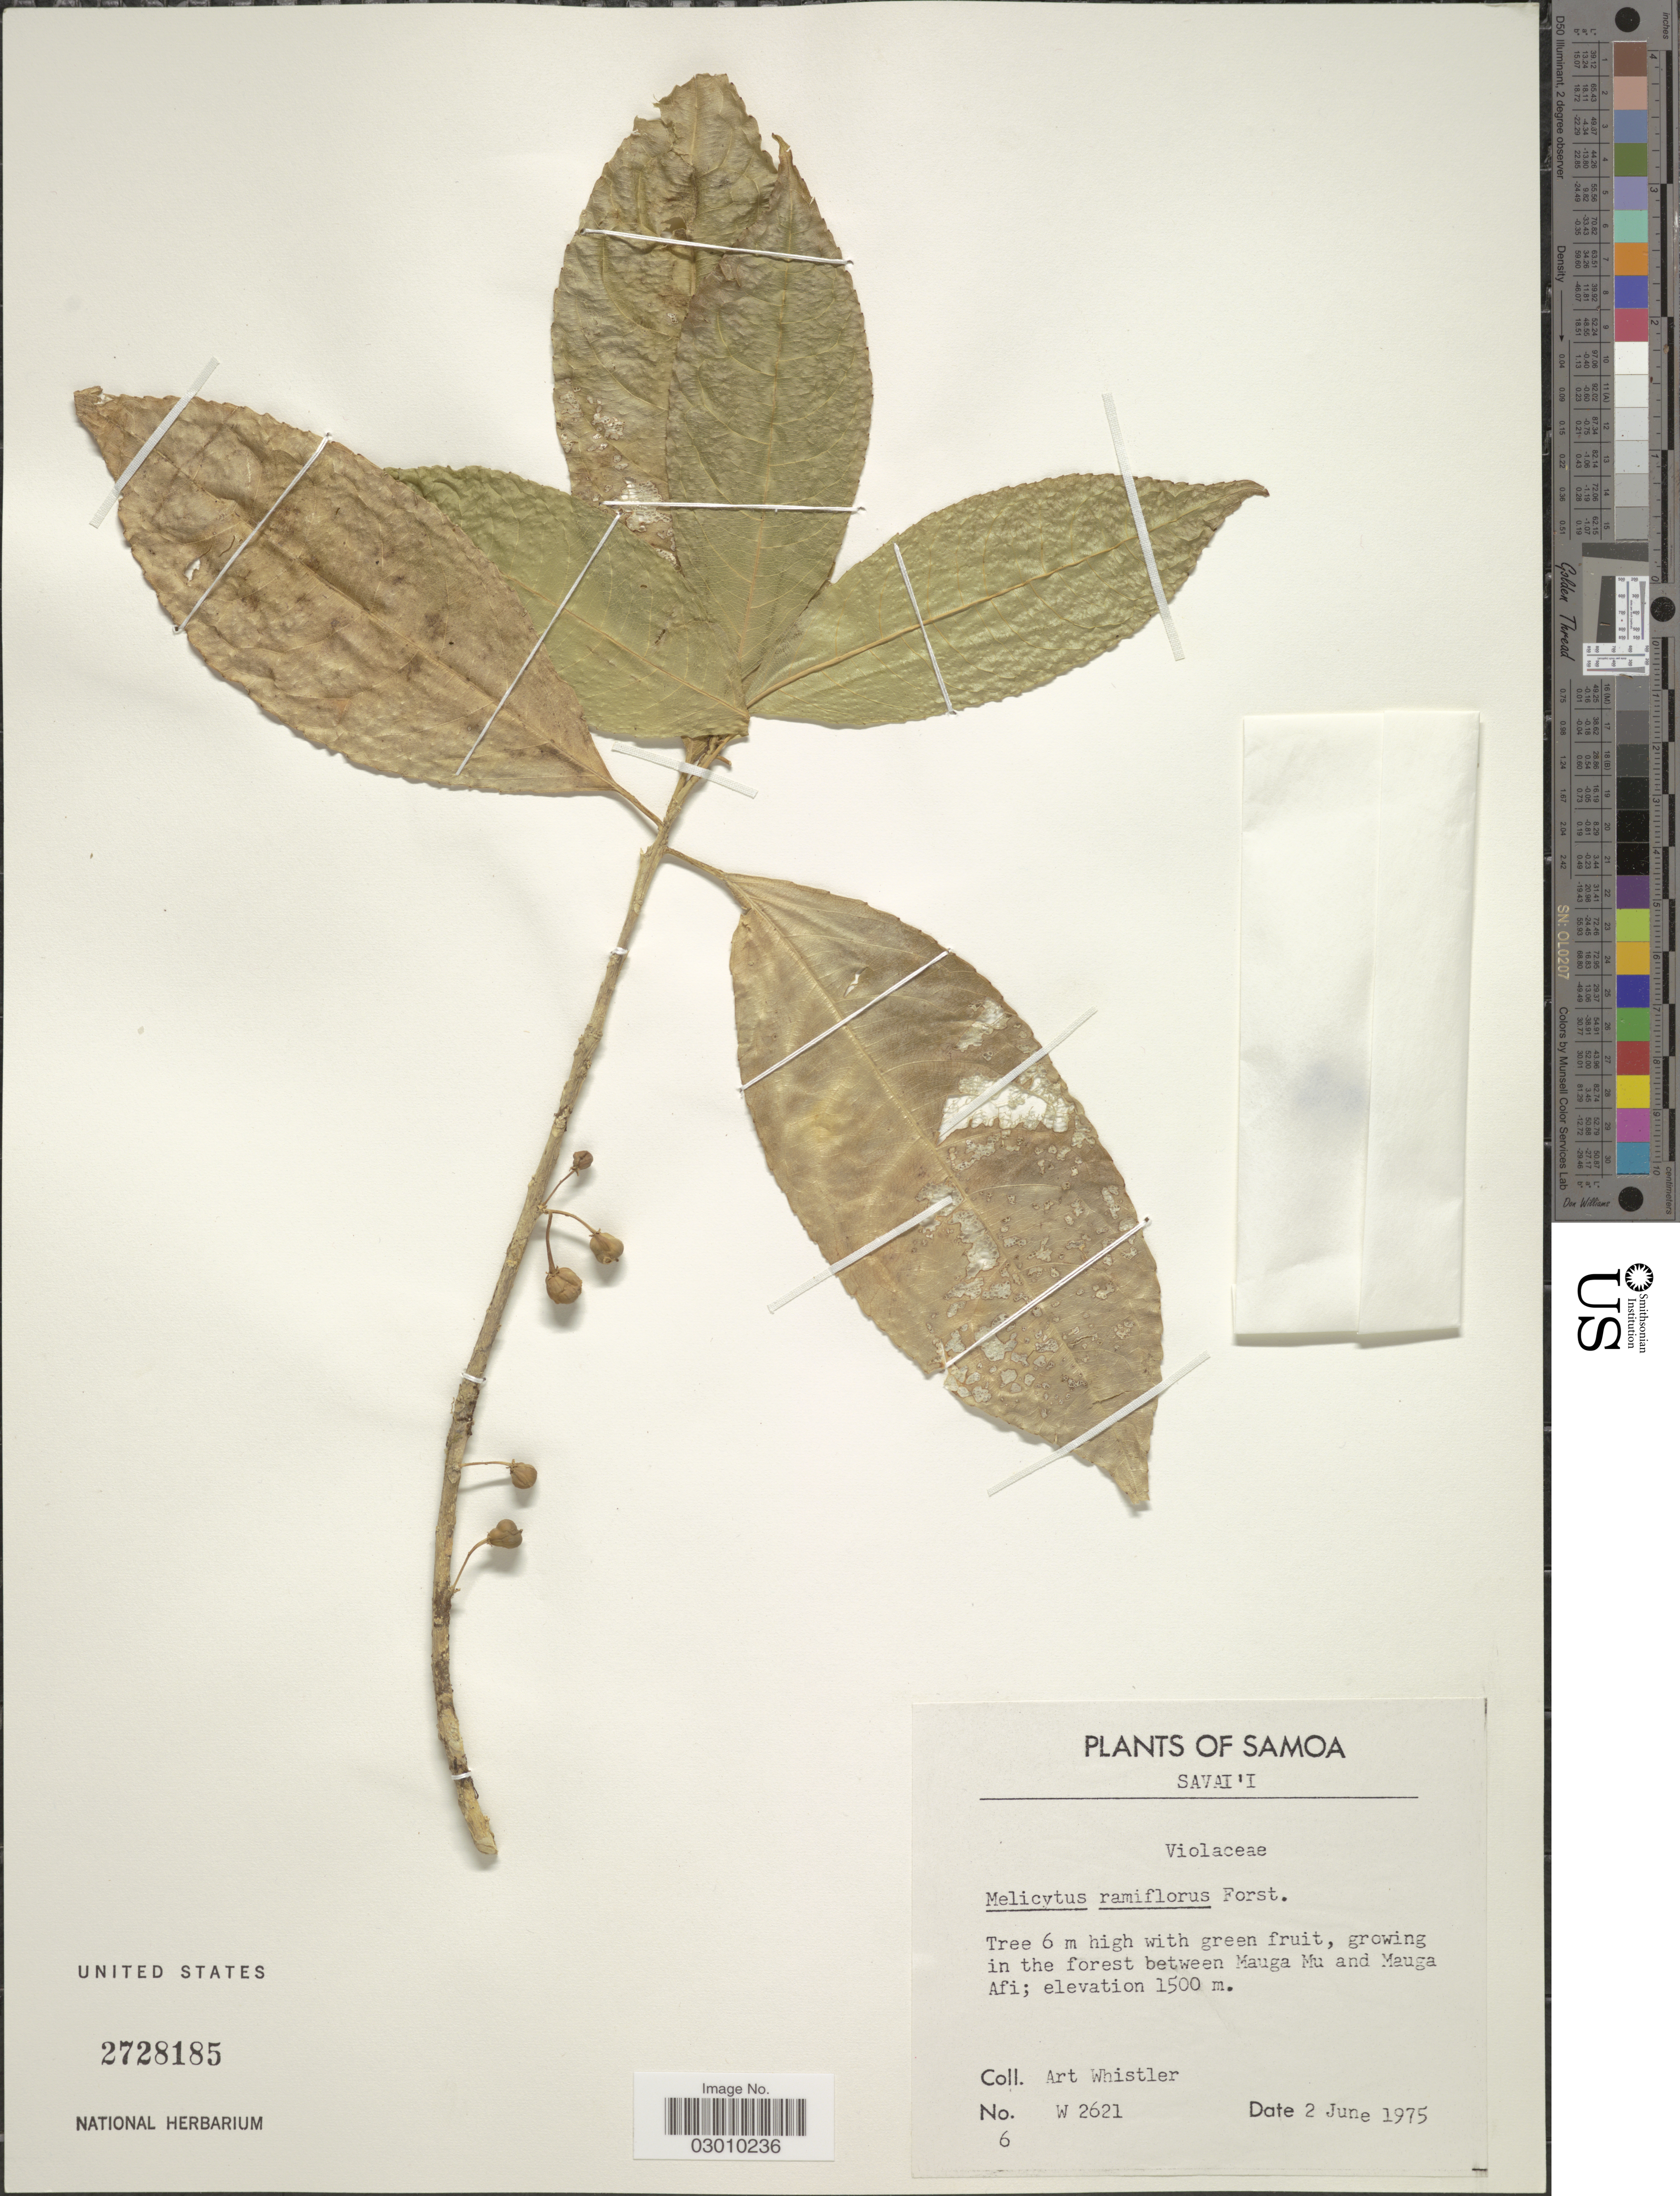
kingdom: Plantae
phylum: Tracheophyta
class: Magnoliopsida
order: Malpighiales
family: Violaceae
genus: Melicytus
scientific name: Melicytus ramiflorus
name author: J.R. Forst. & G. Forst.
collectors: A. Whistler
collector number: W2621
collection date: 1975-06-02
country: Samoa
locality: Samoa. Savai'i. Between Mauga Mu and Mauga Afi.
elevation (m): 1500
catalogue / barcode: US 2728185